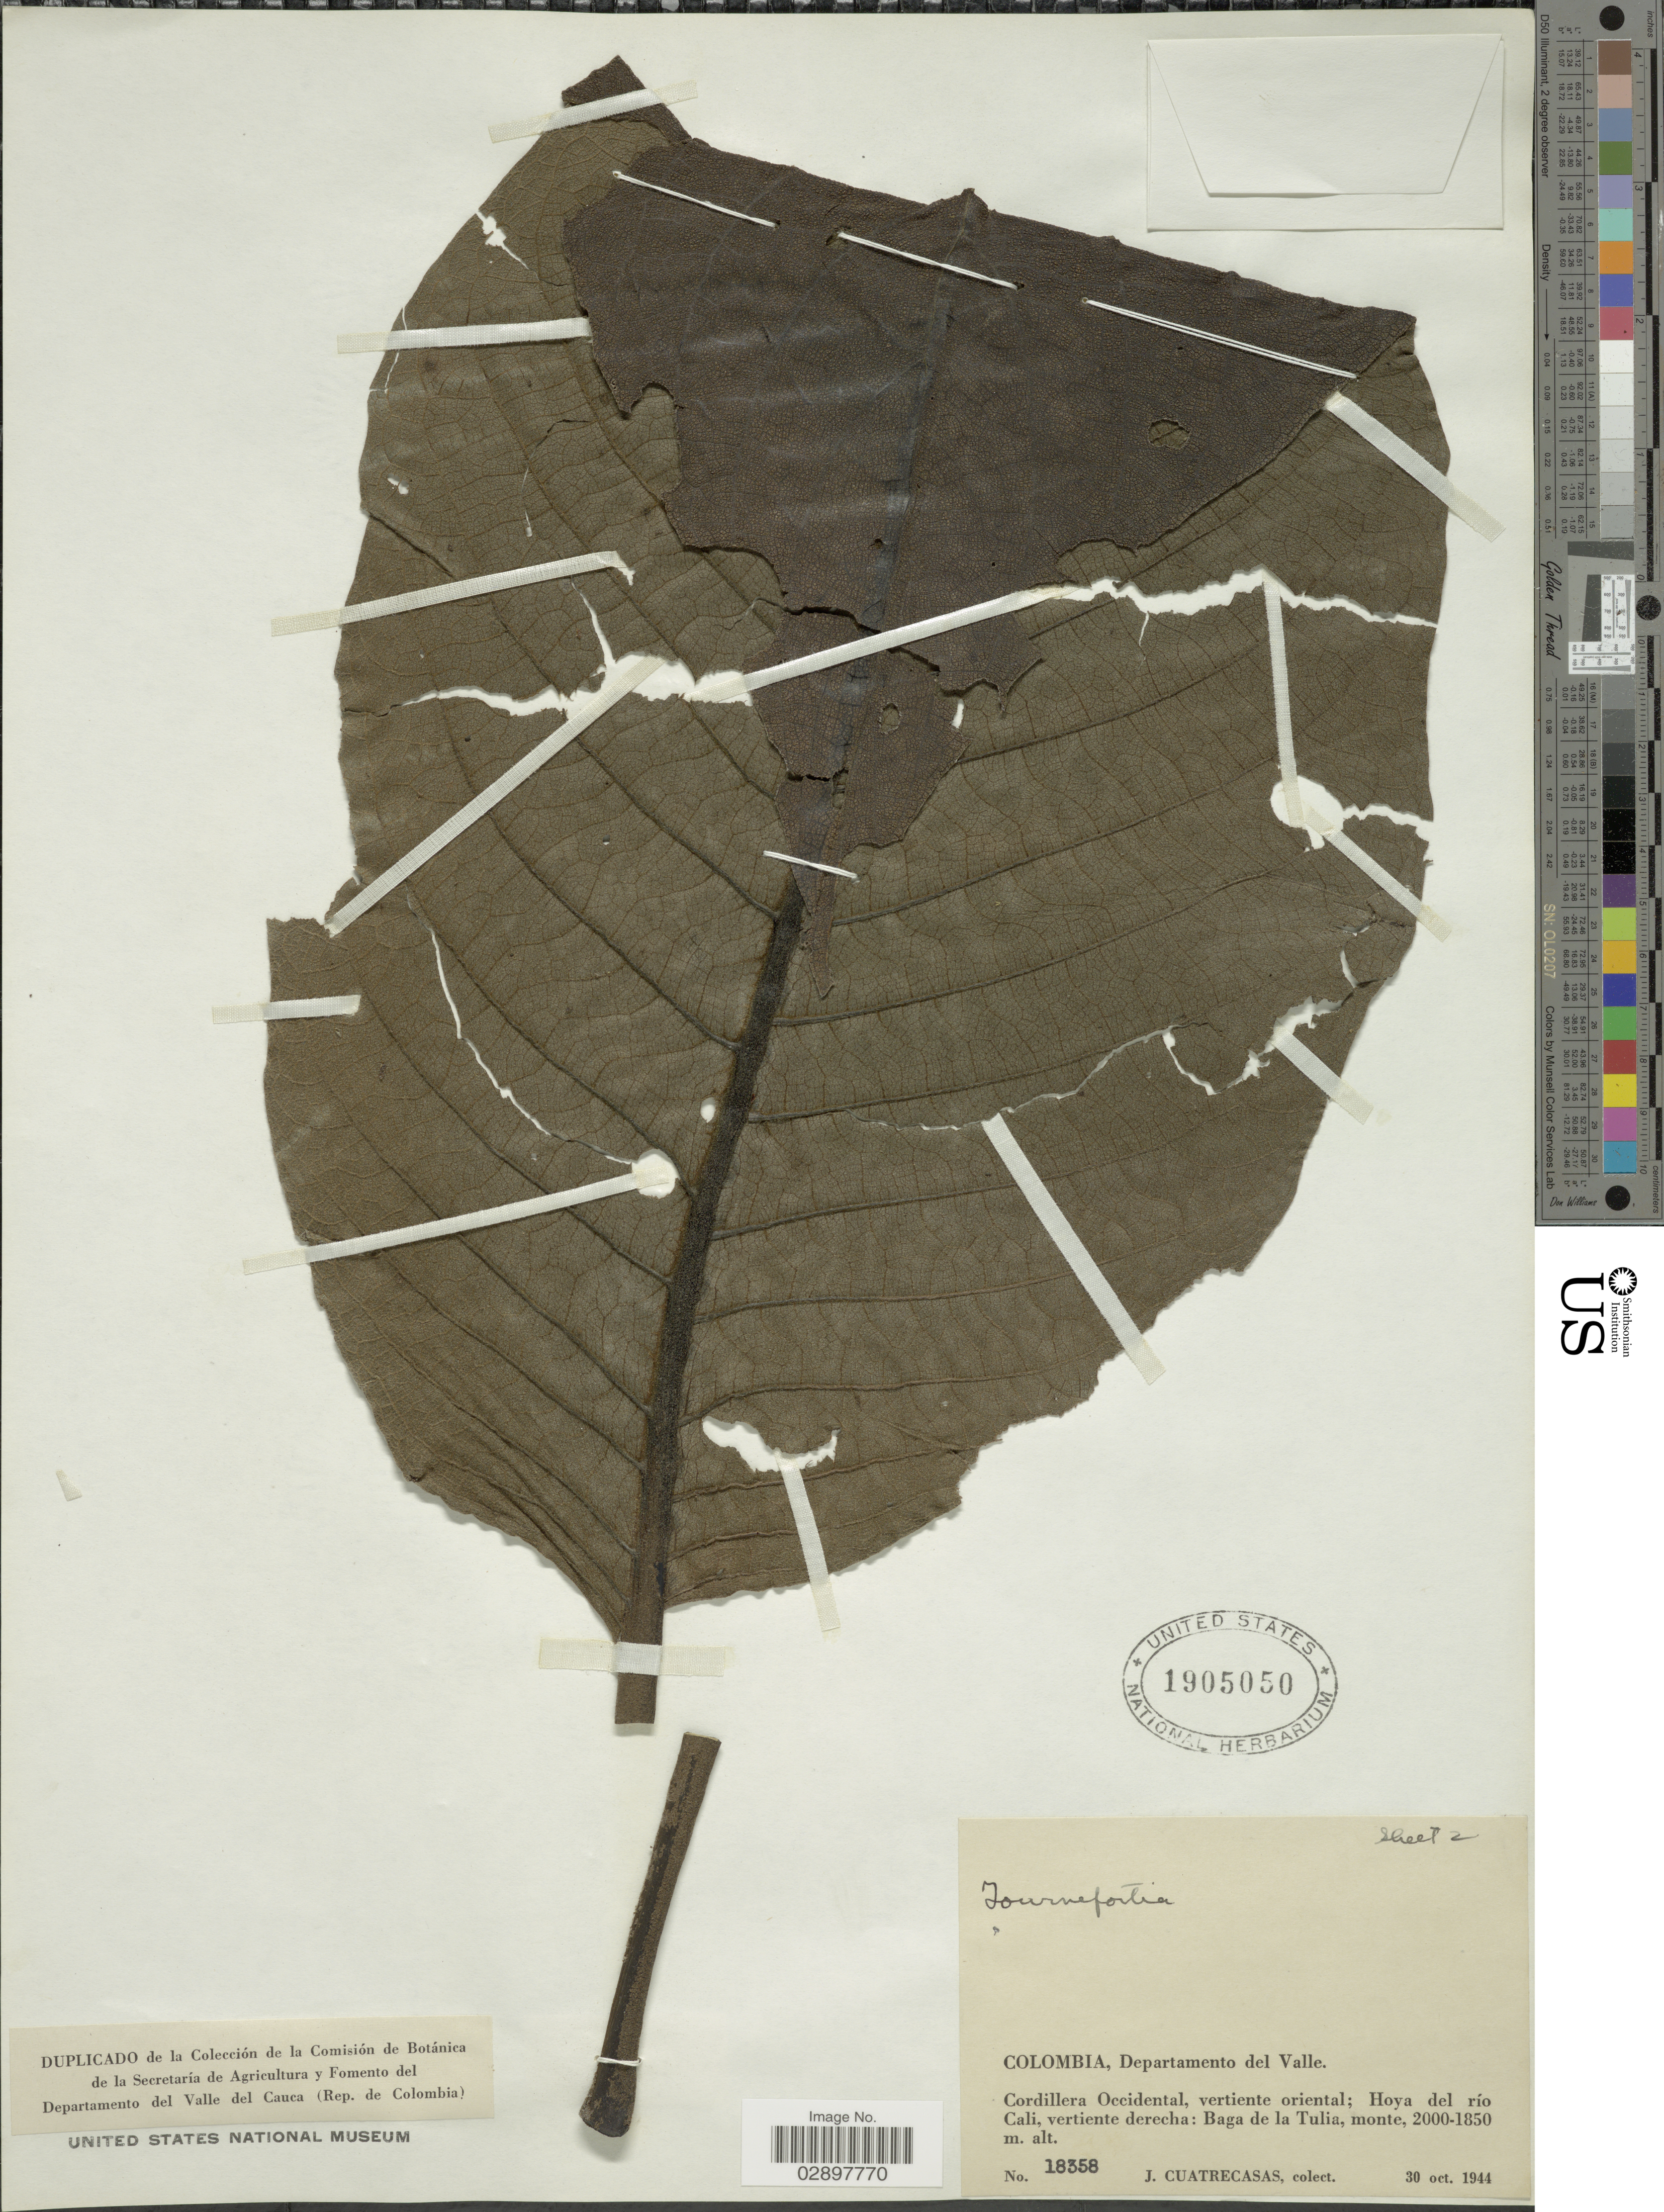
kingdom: Plantae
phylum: Tracheophyta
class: Magnoliopsida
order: Boraginales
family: Heliotropiaceae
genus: Tournefortia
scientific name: Tournefortia sp.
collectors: J. Cuatrecasas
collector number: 18358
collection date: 1944-10-30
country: Colombia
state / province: Valle del Cauca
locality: Departamento del Valle. Cordillera Occidental, vertiente oriental; Hoya del río Cali, vertiente derecha: Baga de la Tulia, monte.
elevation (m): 1850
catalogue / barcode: US 1905050